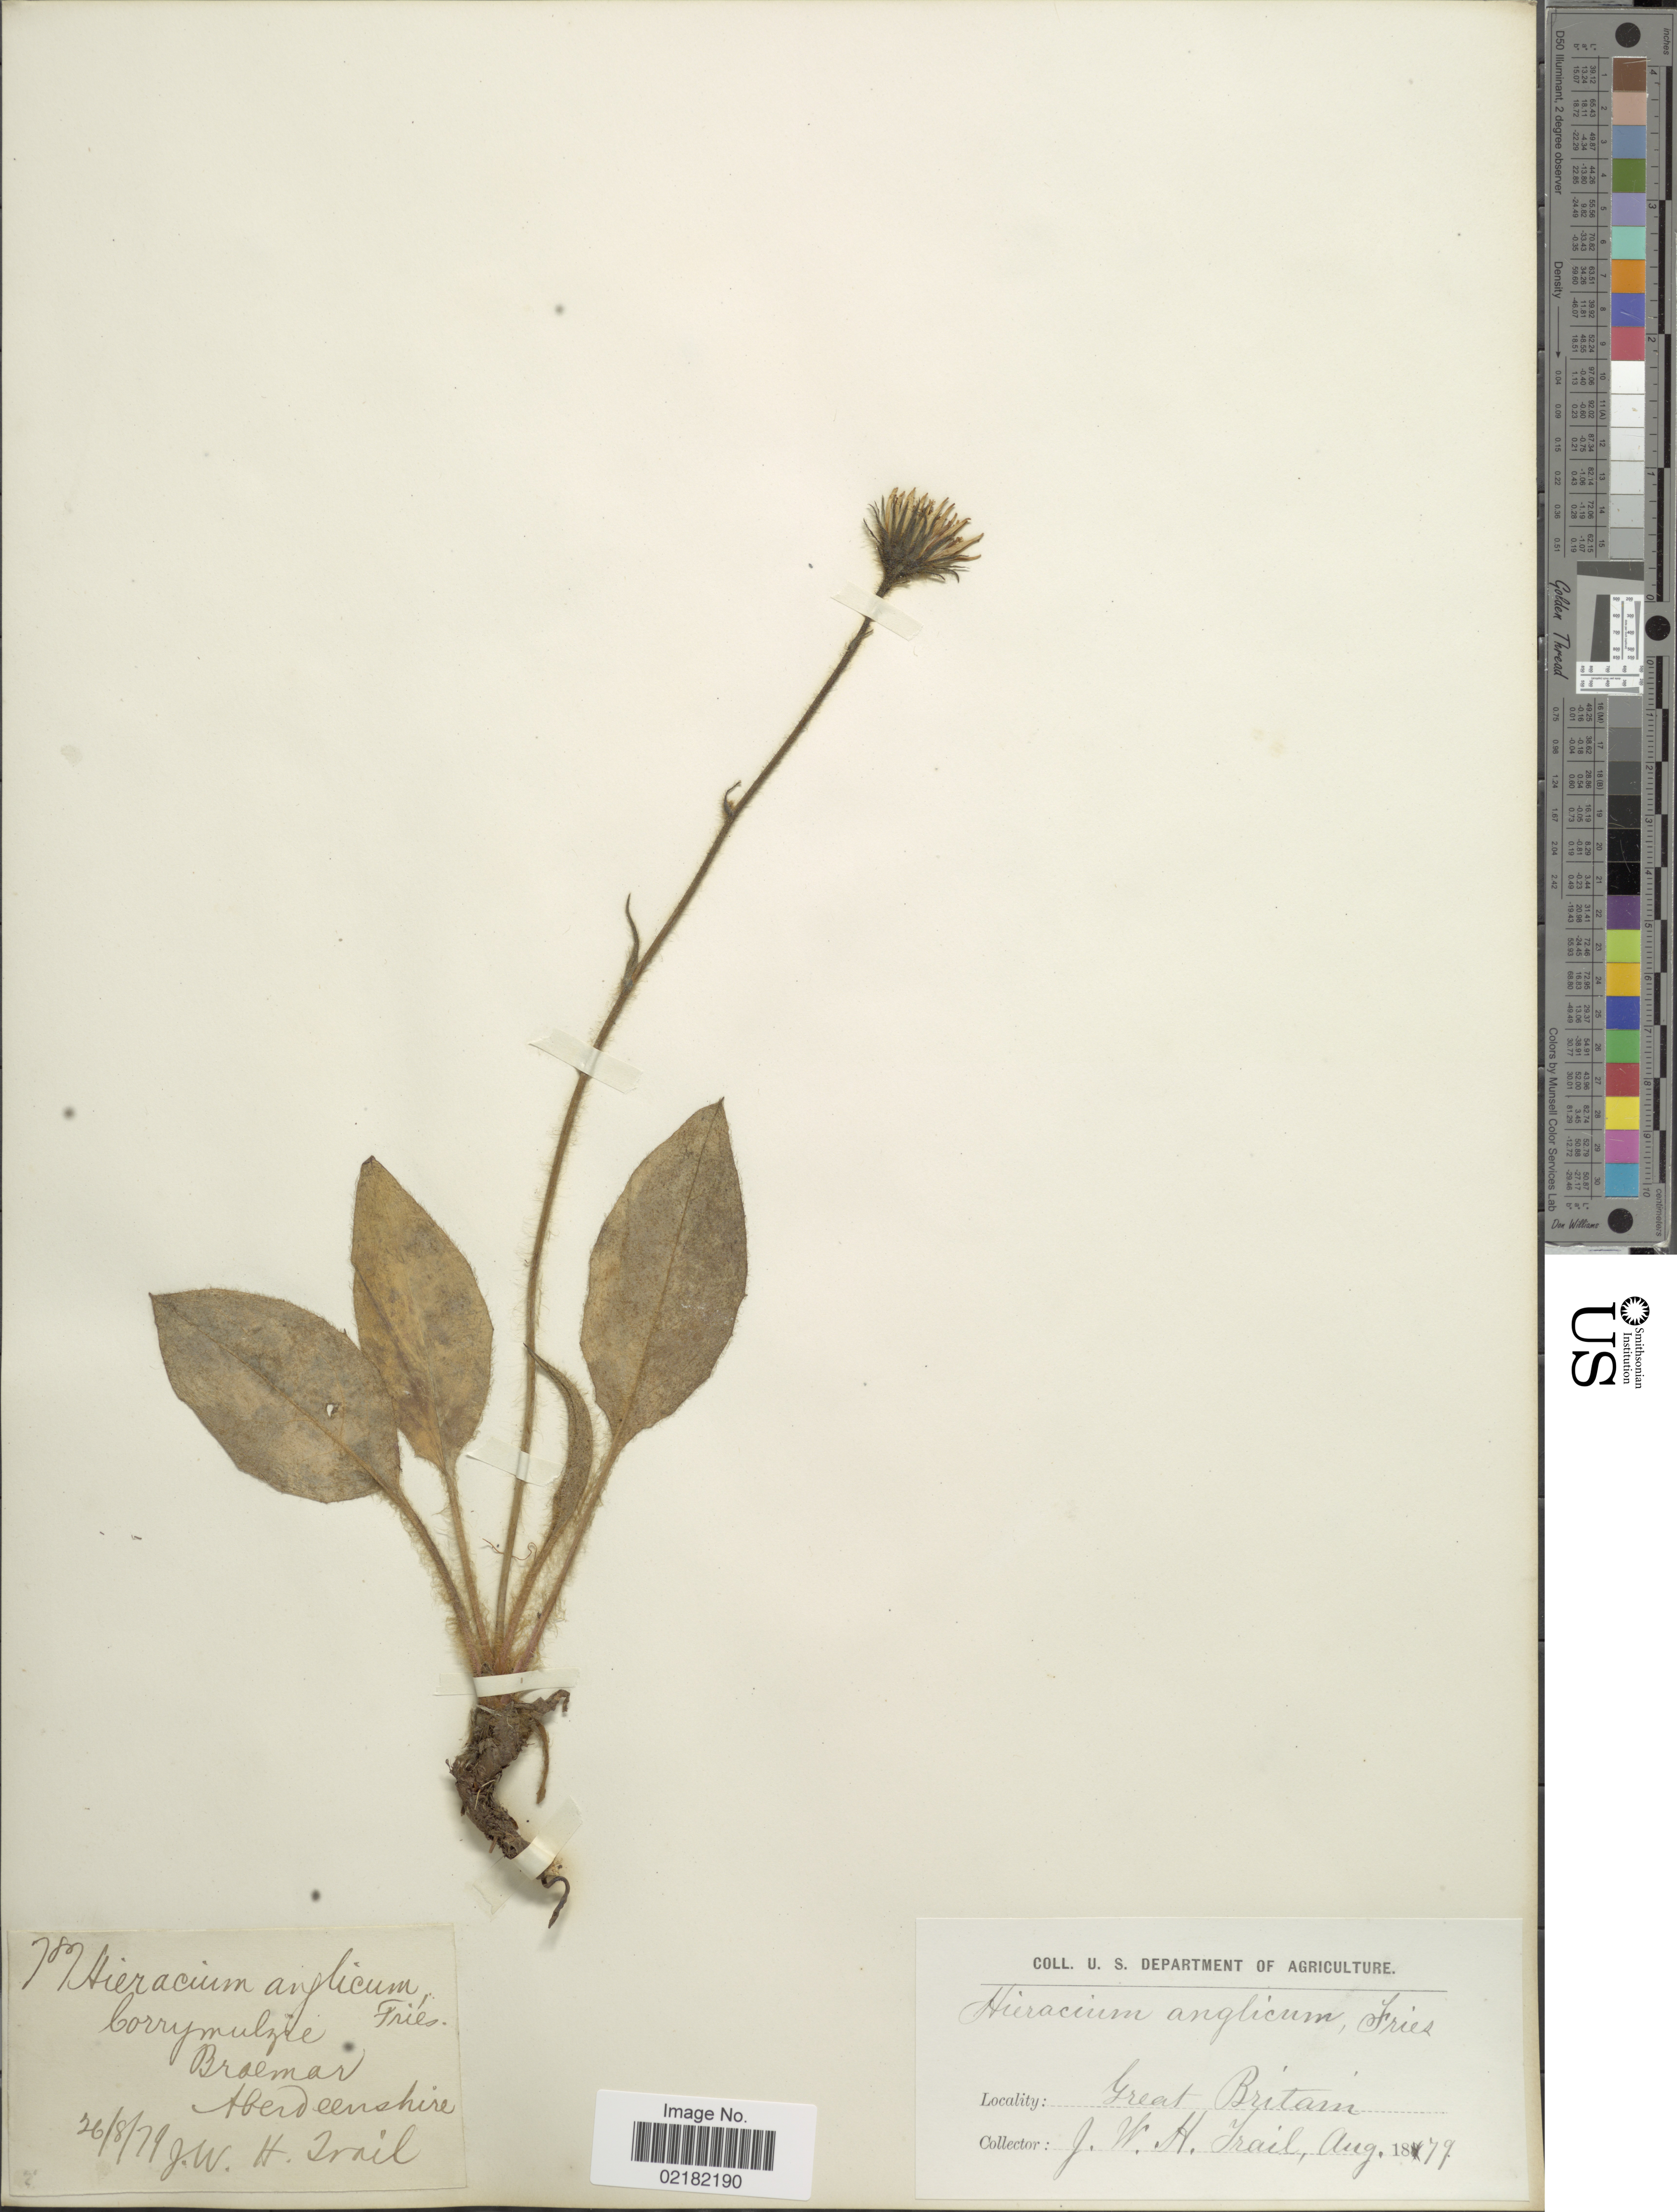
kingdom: Plantae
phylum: Tracheophyta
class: Magnoliopsida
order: Asterales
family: Asteraceae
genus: Hieracium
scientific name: Hieracium anglicum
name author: Fr.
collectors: J. Trail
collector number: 77*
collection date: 1877-08-26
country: United Kingdom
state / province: Scotland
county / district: Aberdeenshire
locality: Corrymulzie (Corriemulzie), Braemar, Aberdeenshire.